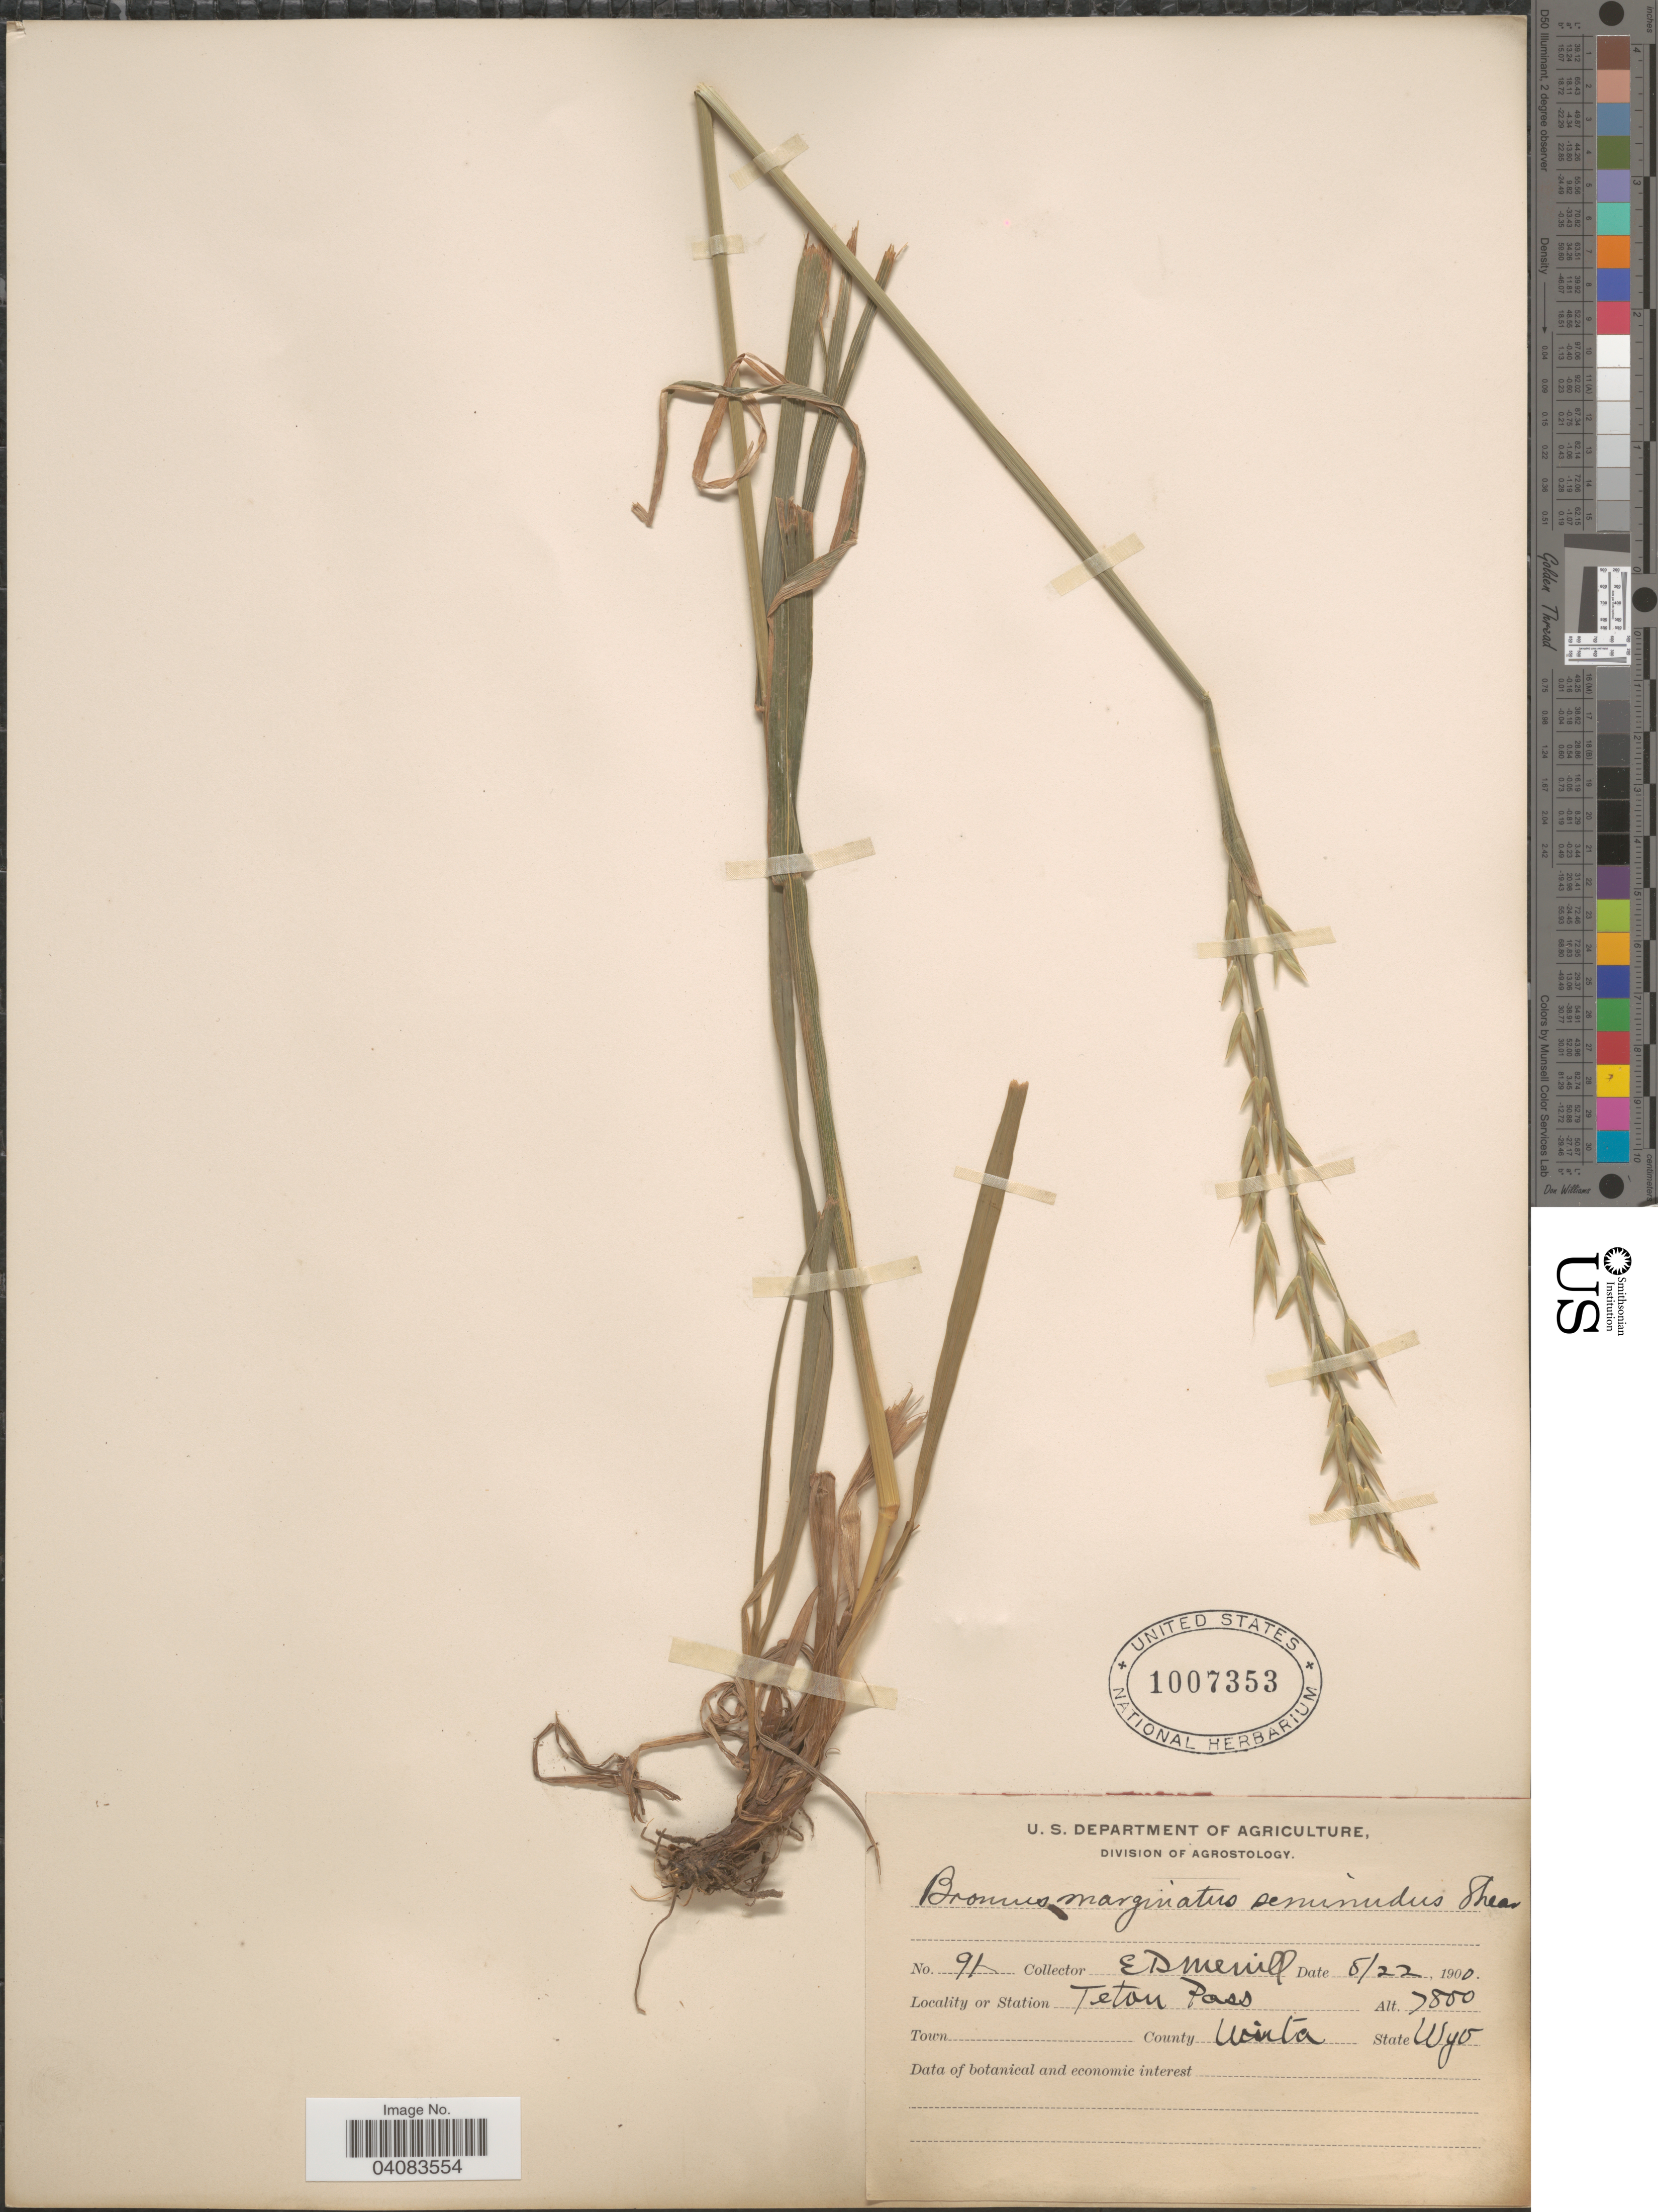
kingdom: Plantae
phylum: Tracheophyta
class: Liliopsida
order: Poales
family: Poaceae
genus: Bromus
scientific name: Bromus marginatus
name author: Nees ex Steud.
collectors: E. D. Merrill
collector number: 91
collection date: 1900-05-22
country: United States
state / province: Wyoming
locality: Teton Pass. County Uinta.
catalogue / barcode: US 1007353